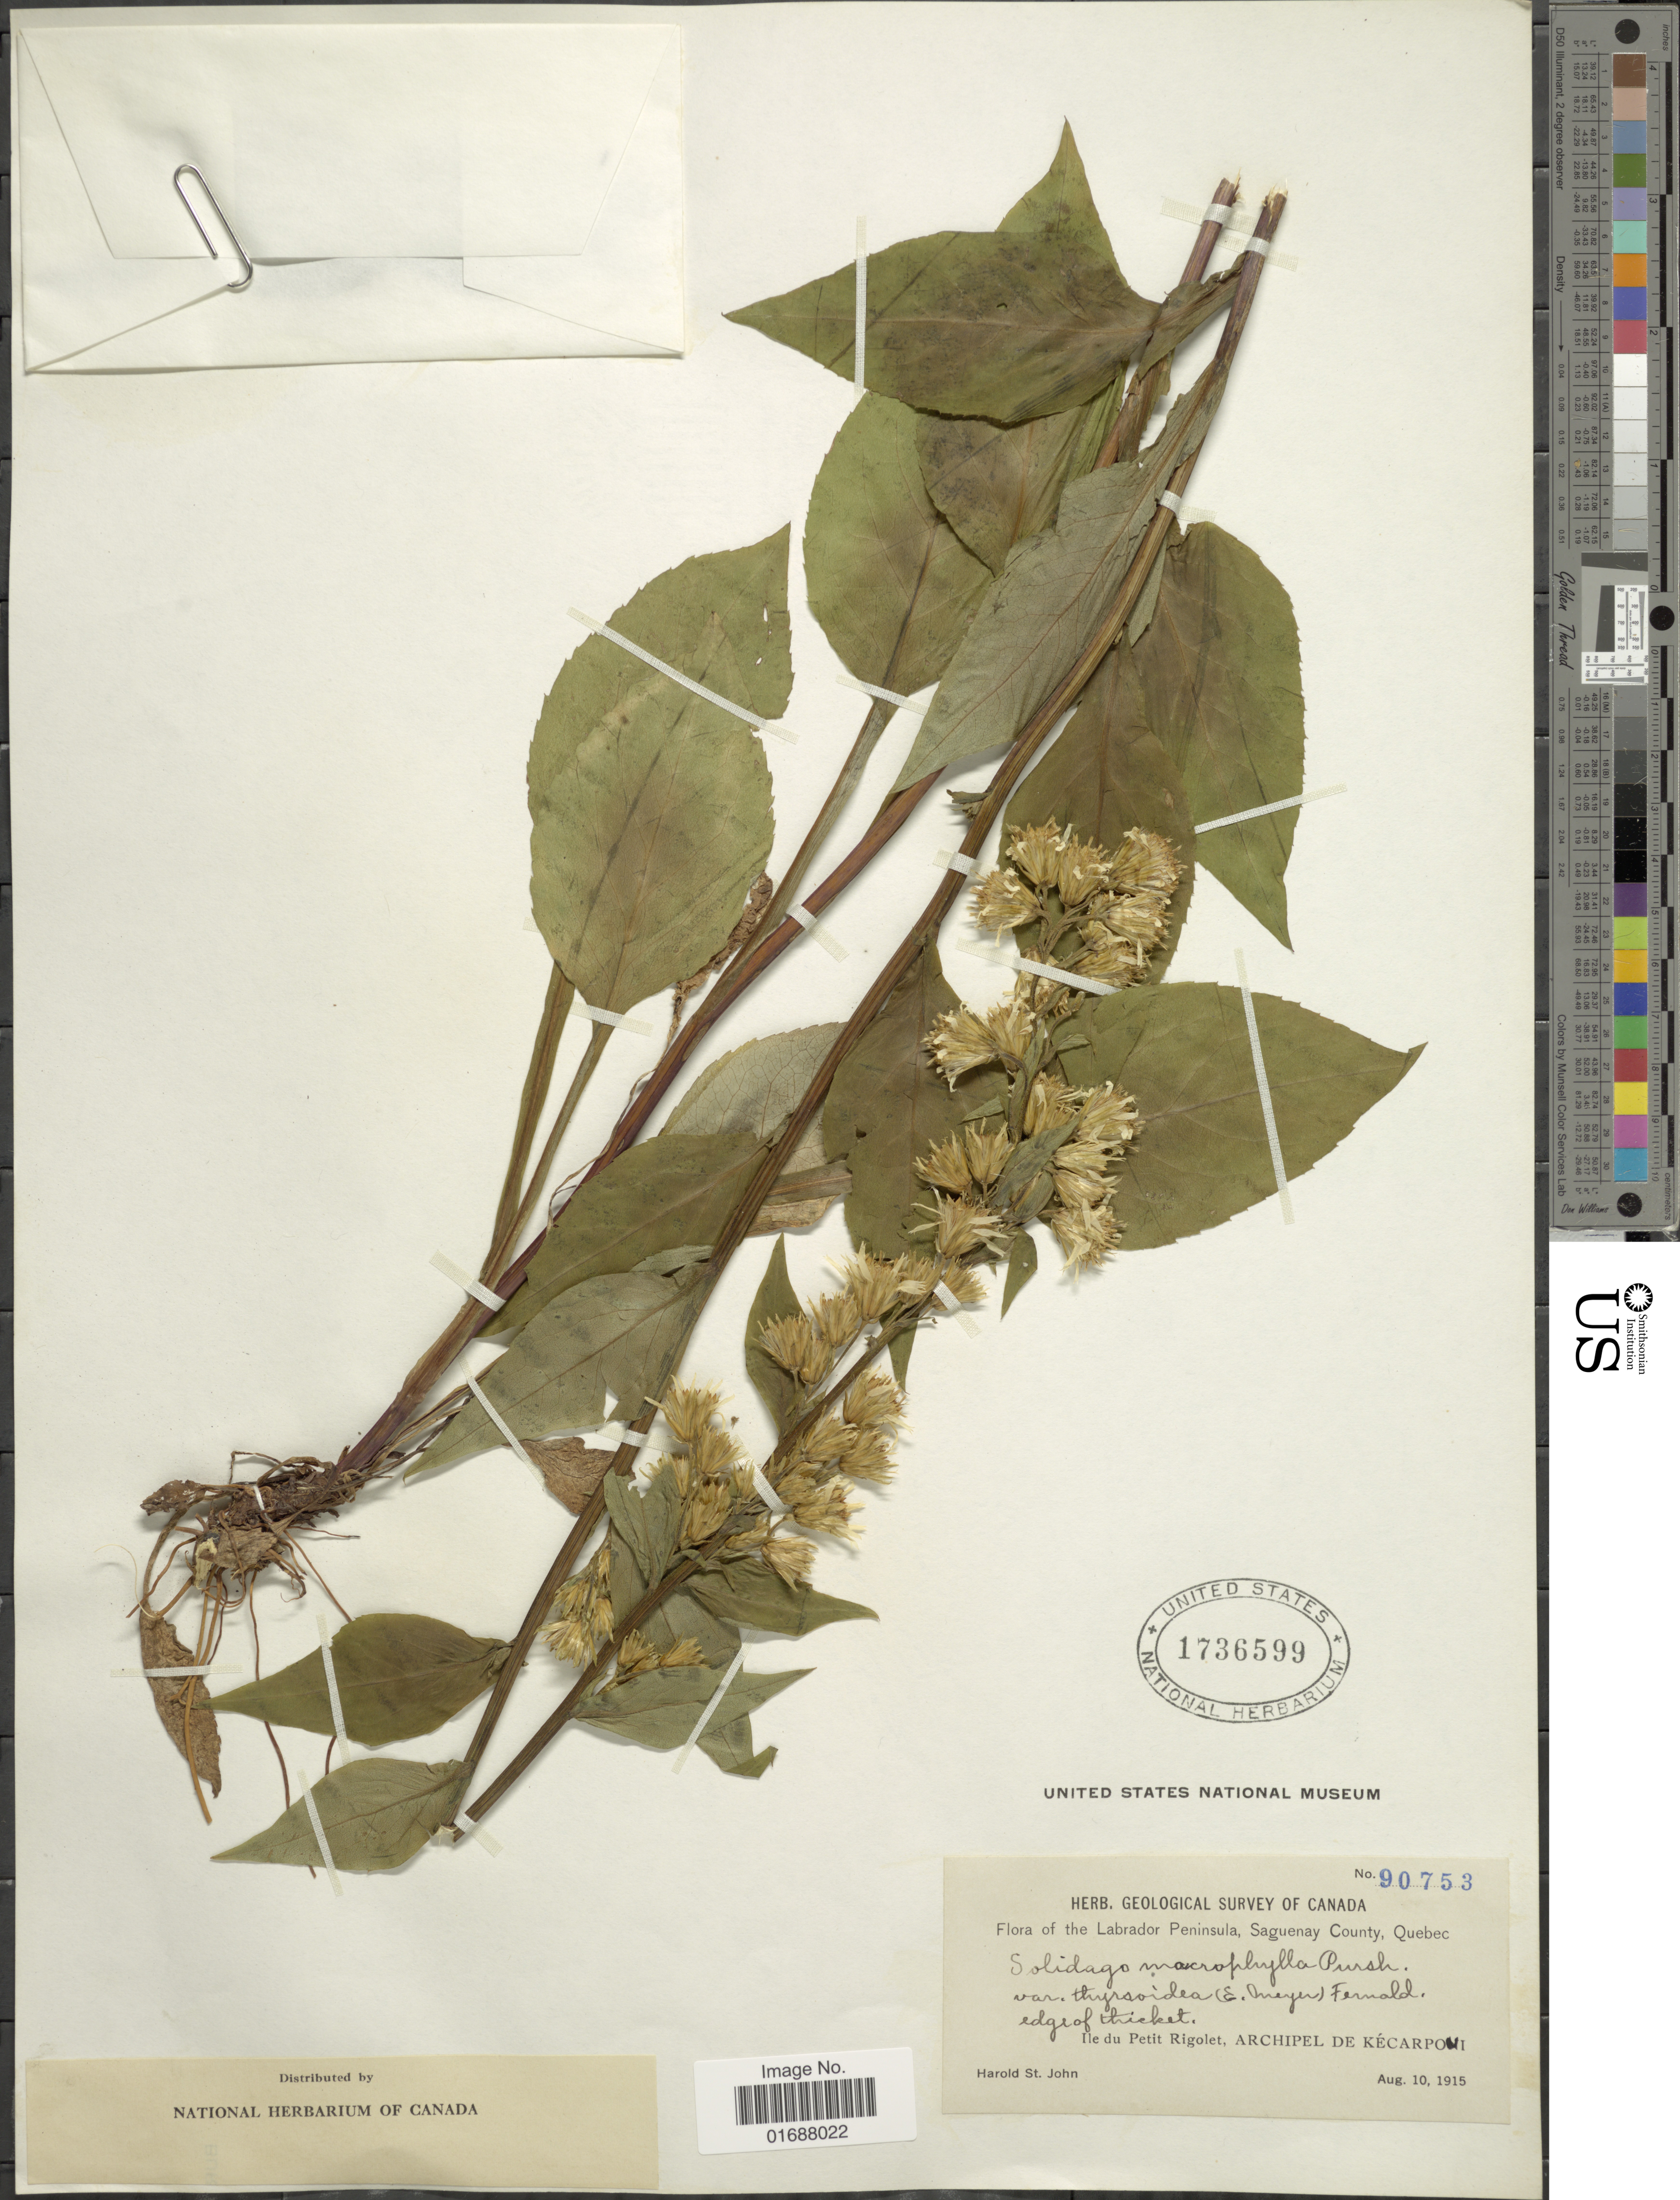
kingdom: Plantae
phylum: Tracheophyta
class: Magnoliopsida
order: Asterales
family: Asteraceae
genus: Solidago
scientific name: Solidago macrophylla var. thyrsoidea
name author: (E. Mey.) Fernald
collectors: H. St. John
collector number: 90753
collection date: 1915-08-10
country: Canada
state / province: Quebec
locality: Labrador Peninsula, Saguenay County, Quebec. Ile du Petit Rigolet, Archipel De Kecarpowi.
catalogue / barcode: US 1736599